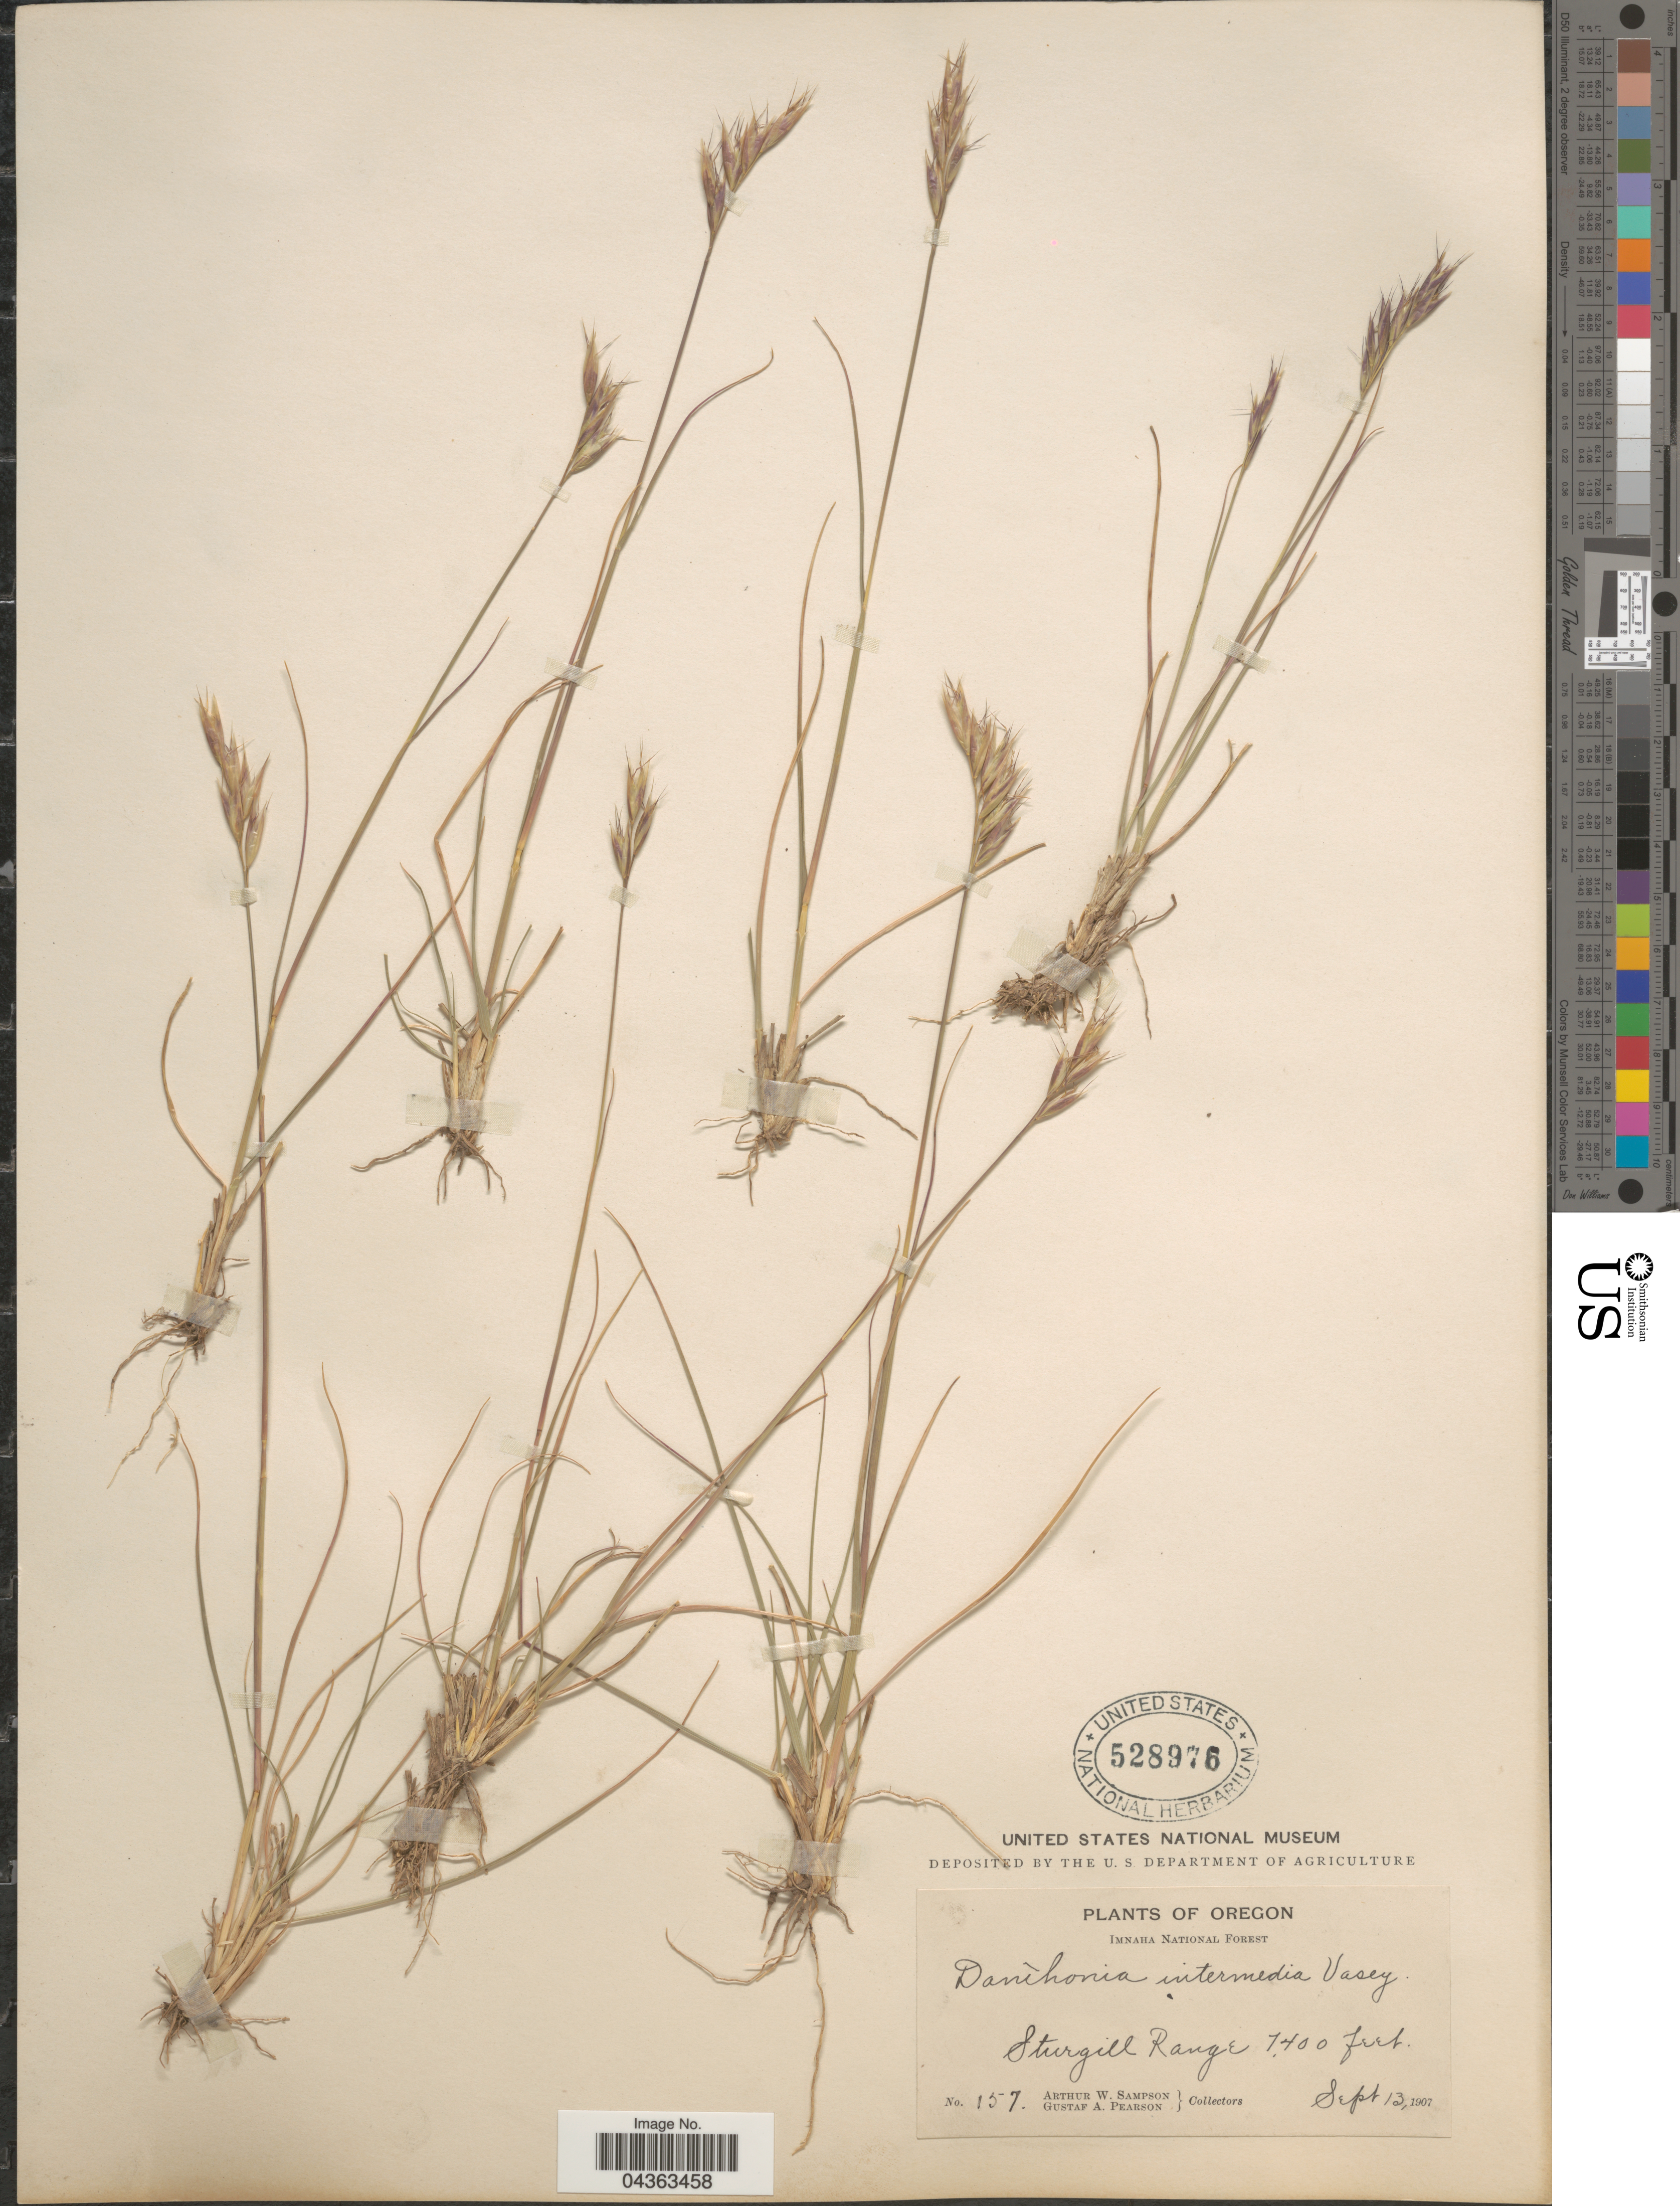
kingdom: Plantae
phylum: Tracheophyta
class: Liliopsida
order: Poales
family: Poaceae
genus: Danthonia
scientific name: Danthonia intermedia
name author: Vasey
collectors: A. Sampson & G. Pearson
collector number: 157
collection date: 1907-09-13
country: United States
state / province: Oregon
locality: Imnaha National Forest. Sturgill Range.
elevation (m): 427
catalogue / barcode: US 528976